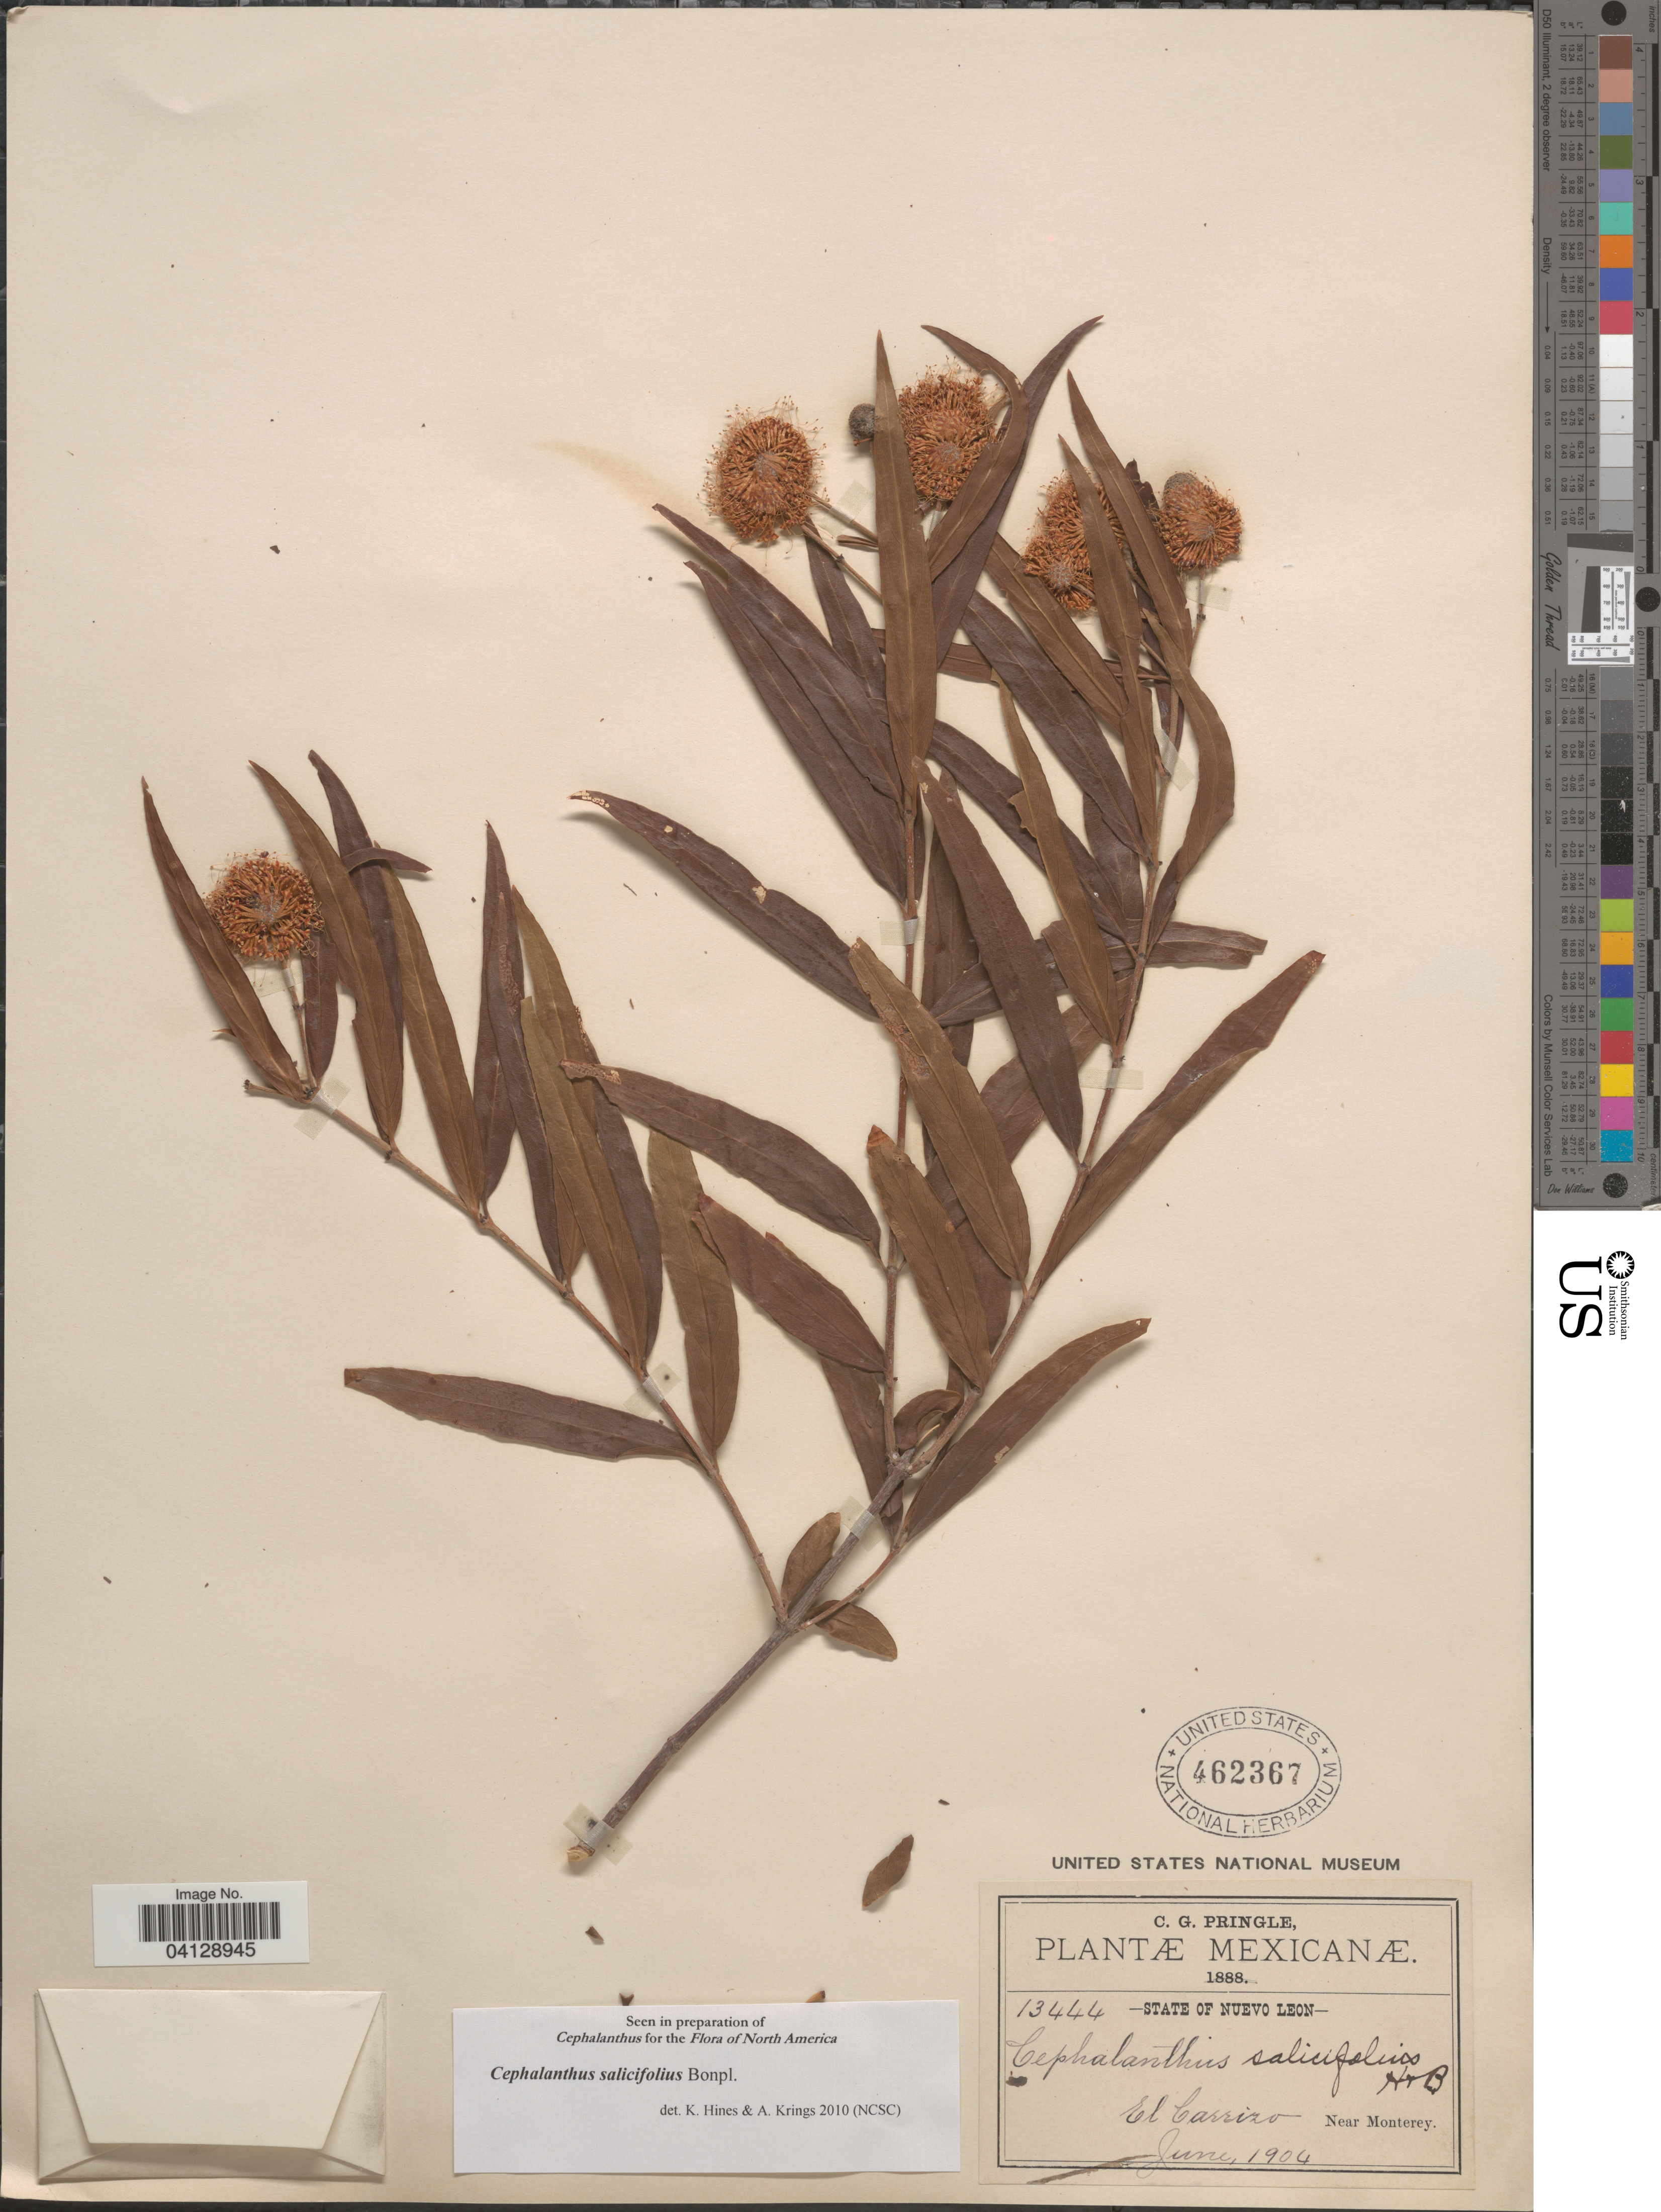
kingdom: Plantae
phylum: Tracheophyta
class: Magnoliopsida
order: Gentianales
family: Rubiaceae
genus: Cephalanthus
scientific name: Cephalanthus salicifolius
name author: Bonpl.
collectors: C. G. Pringle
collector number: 13444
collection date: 1904-06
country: Mexico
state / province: Nuevo León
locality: Mexicanæ. El Carrizo Near Monterey.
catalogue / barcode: US 462367